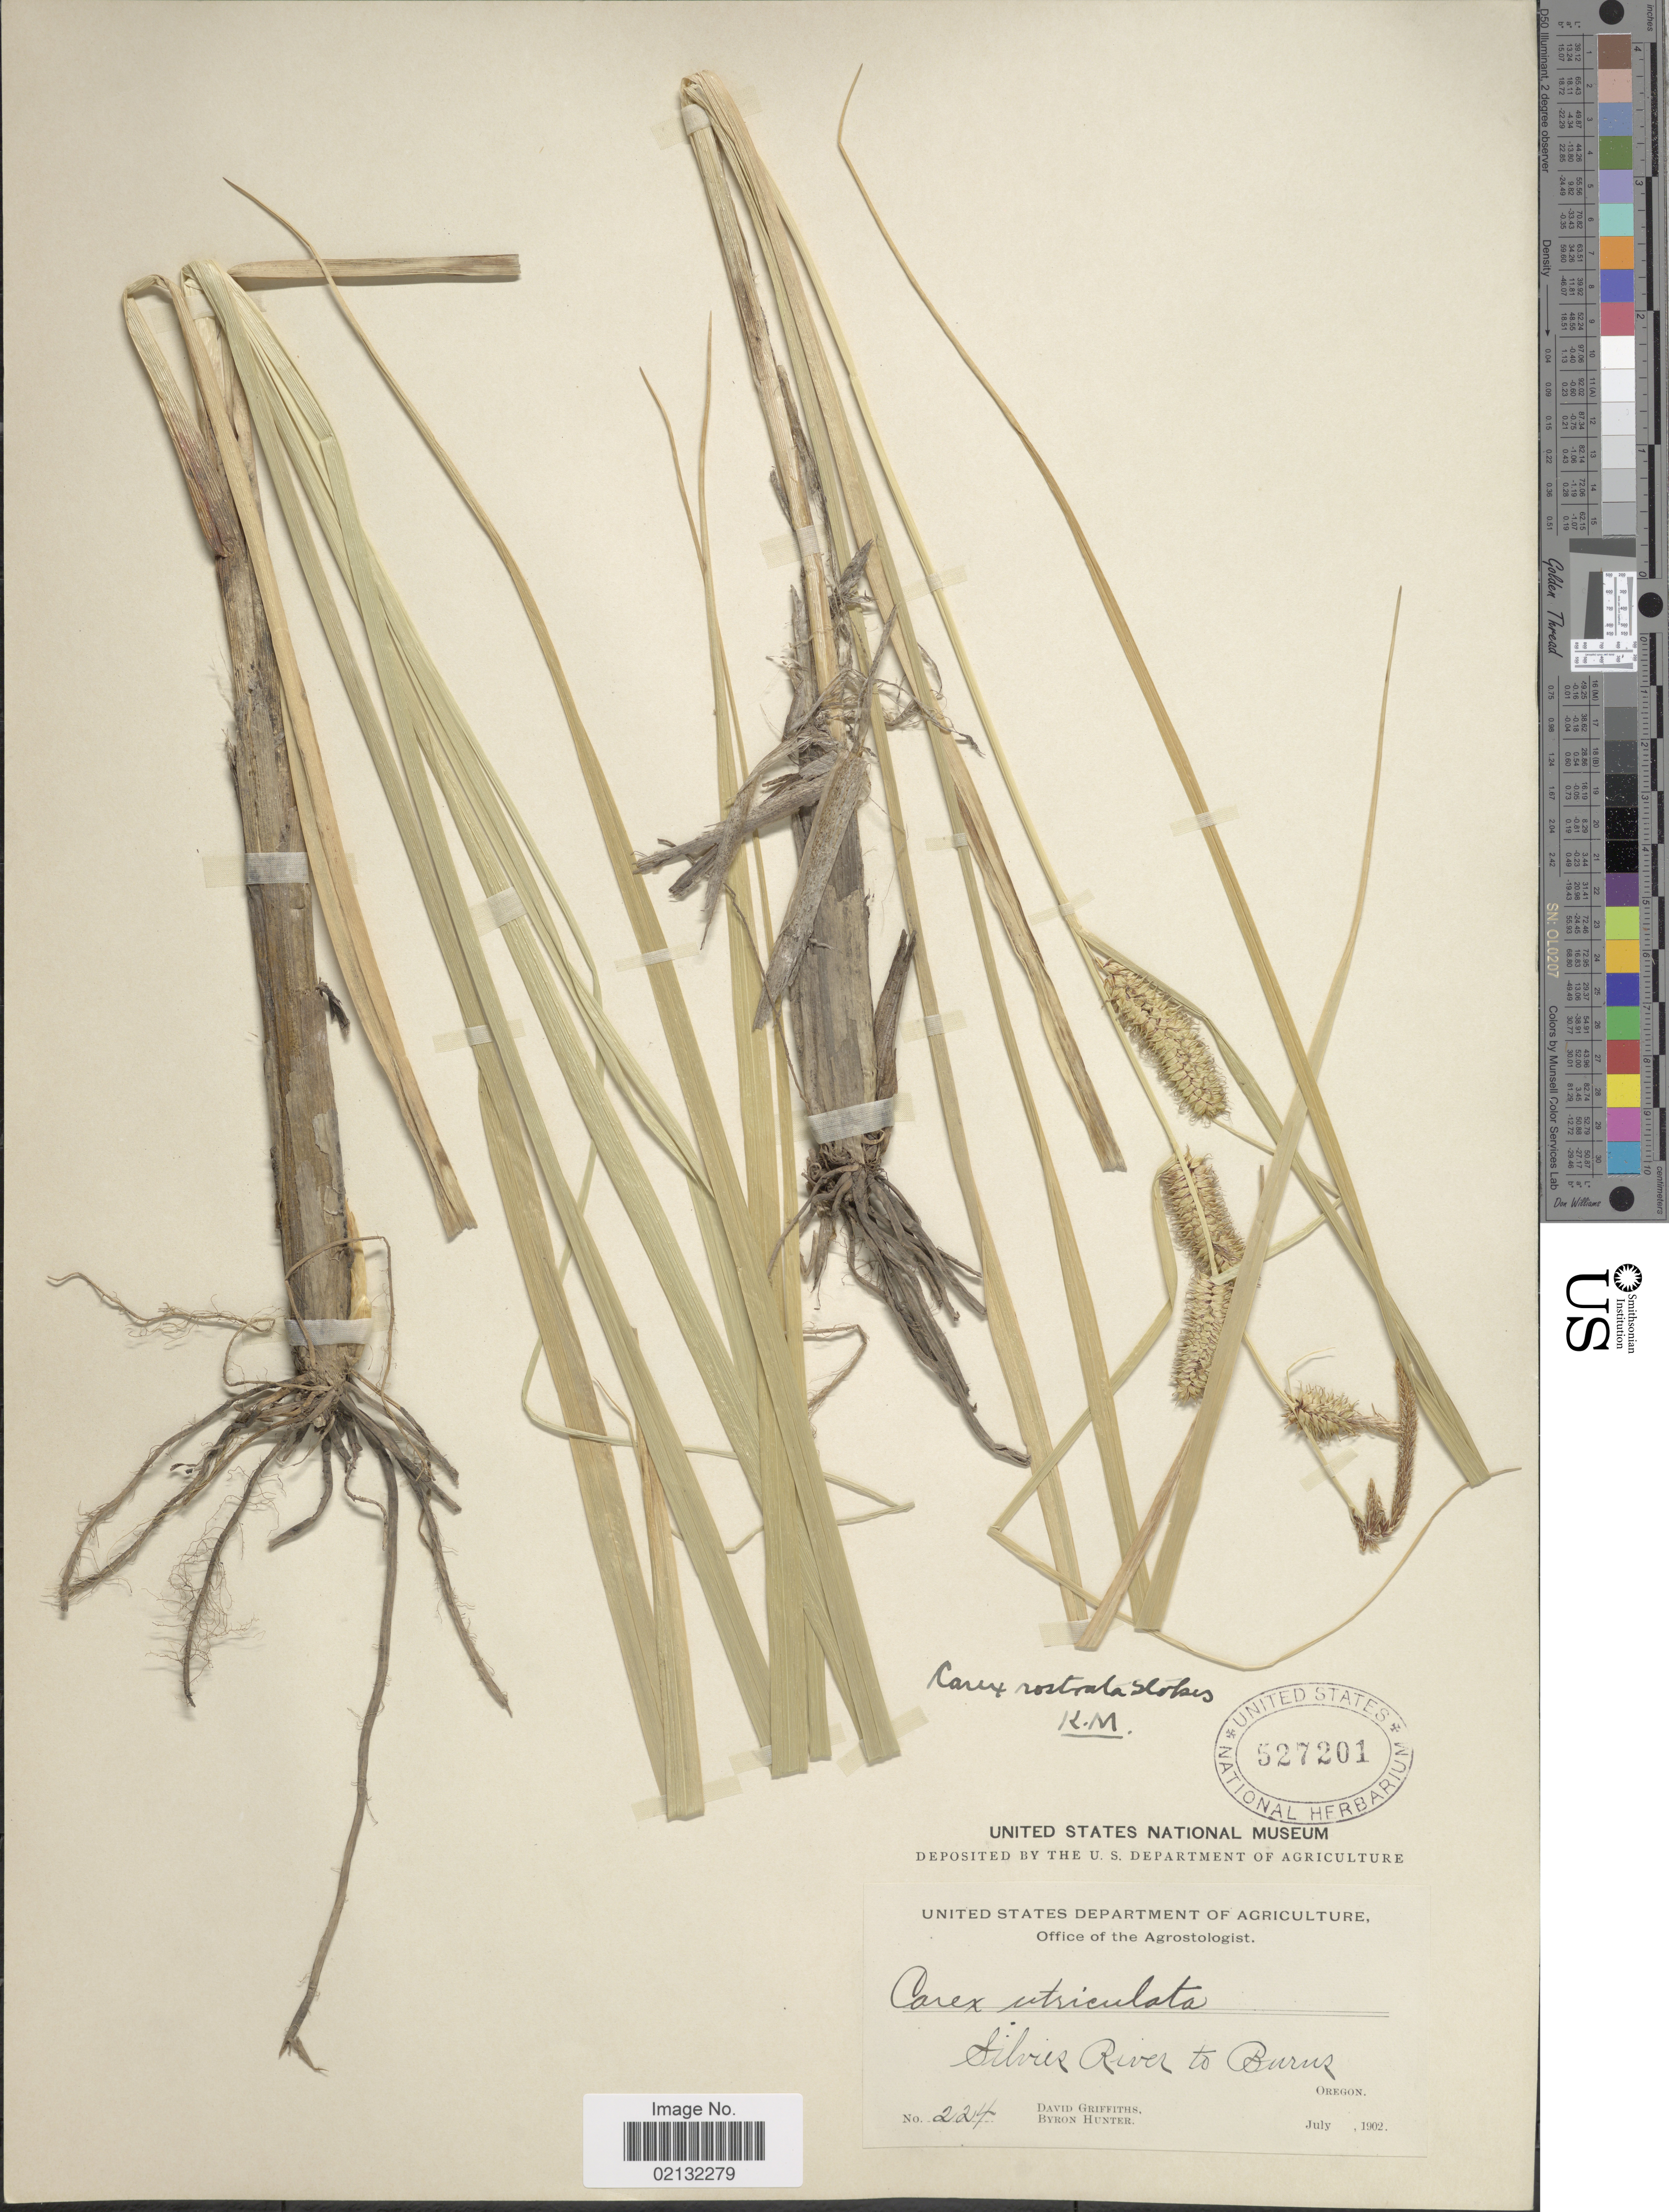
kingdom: Plantae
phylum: Tracheophyta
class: Liliopsida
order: Poales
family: Cyperaceae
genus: Carex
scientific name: Carex rostrata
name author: Stokes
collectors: D. Griffiths & B. Hunter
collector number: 224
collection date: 1902-07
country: United States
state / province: Oregon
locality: Silvies River to Burns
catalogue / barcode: US 527201